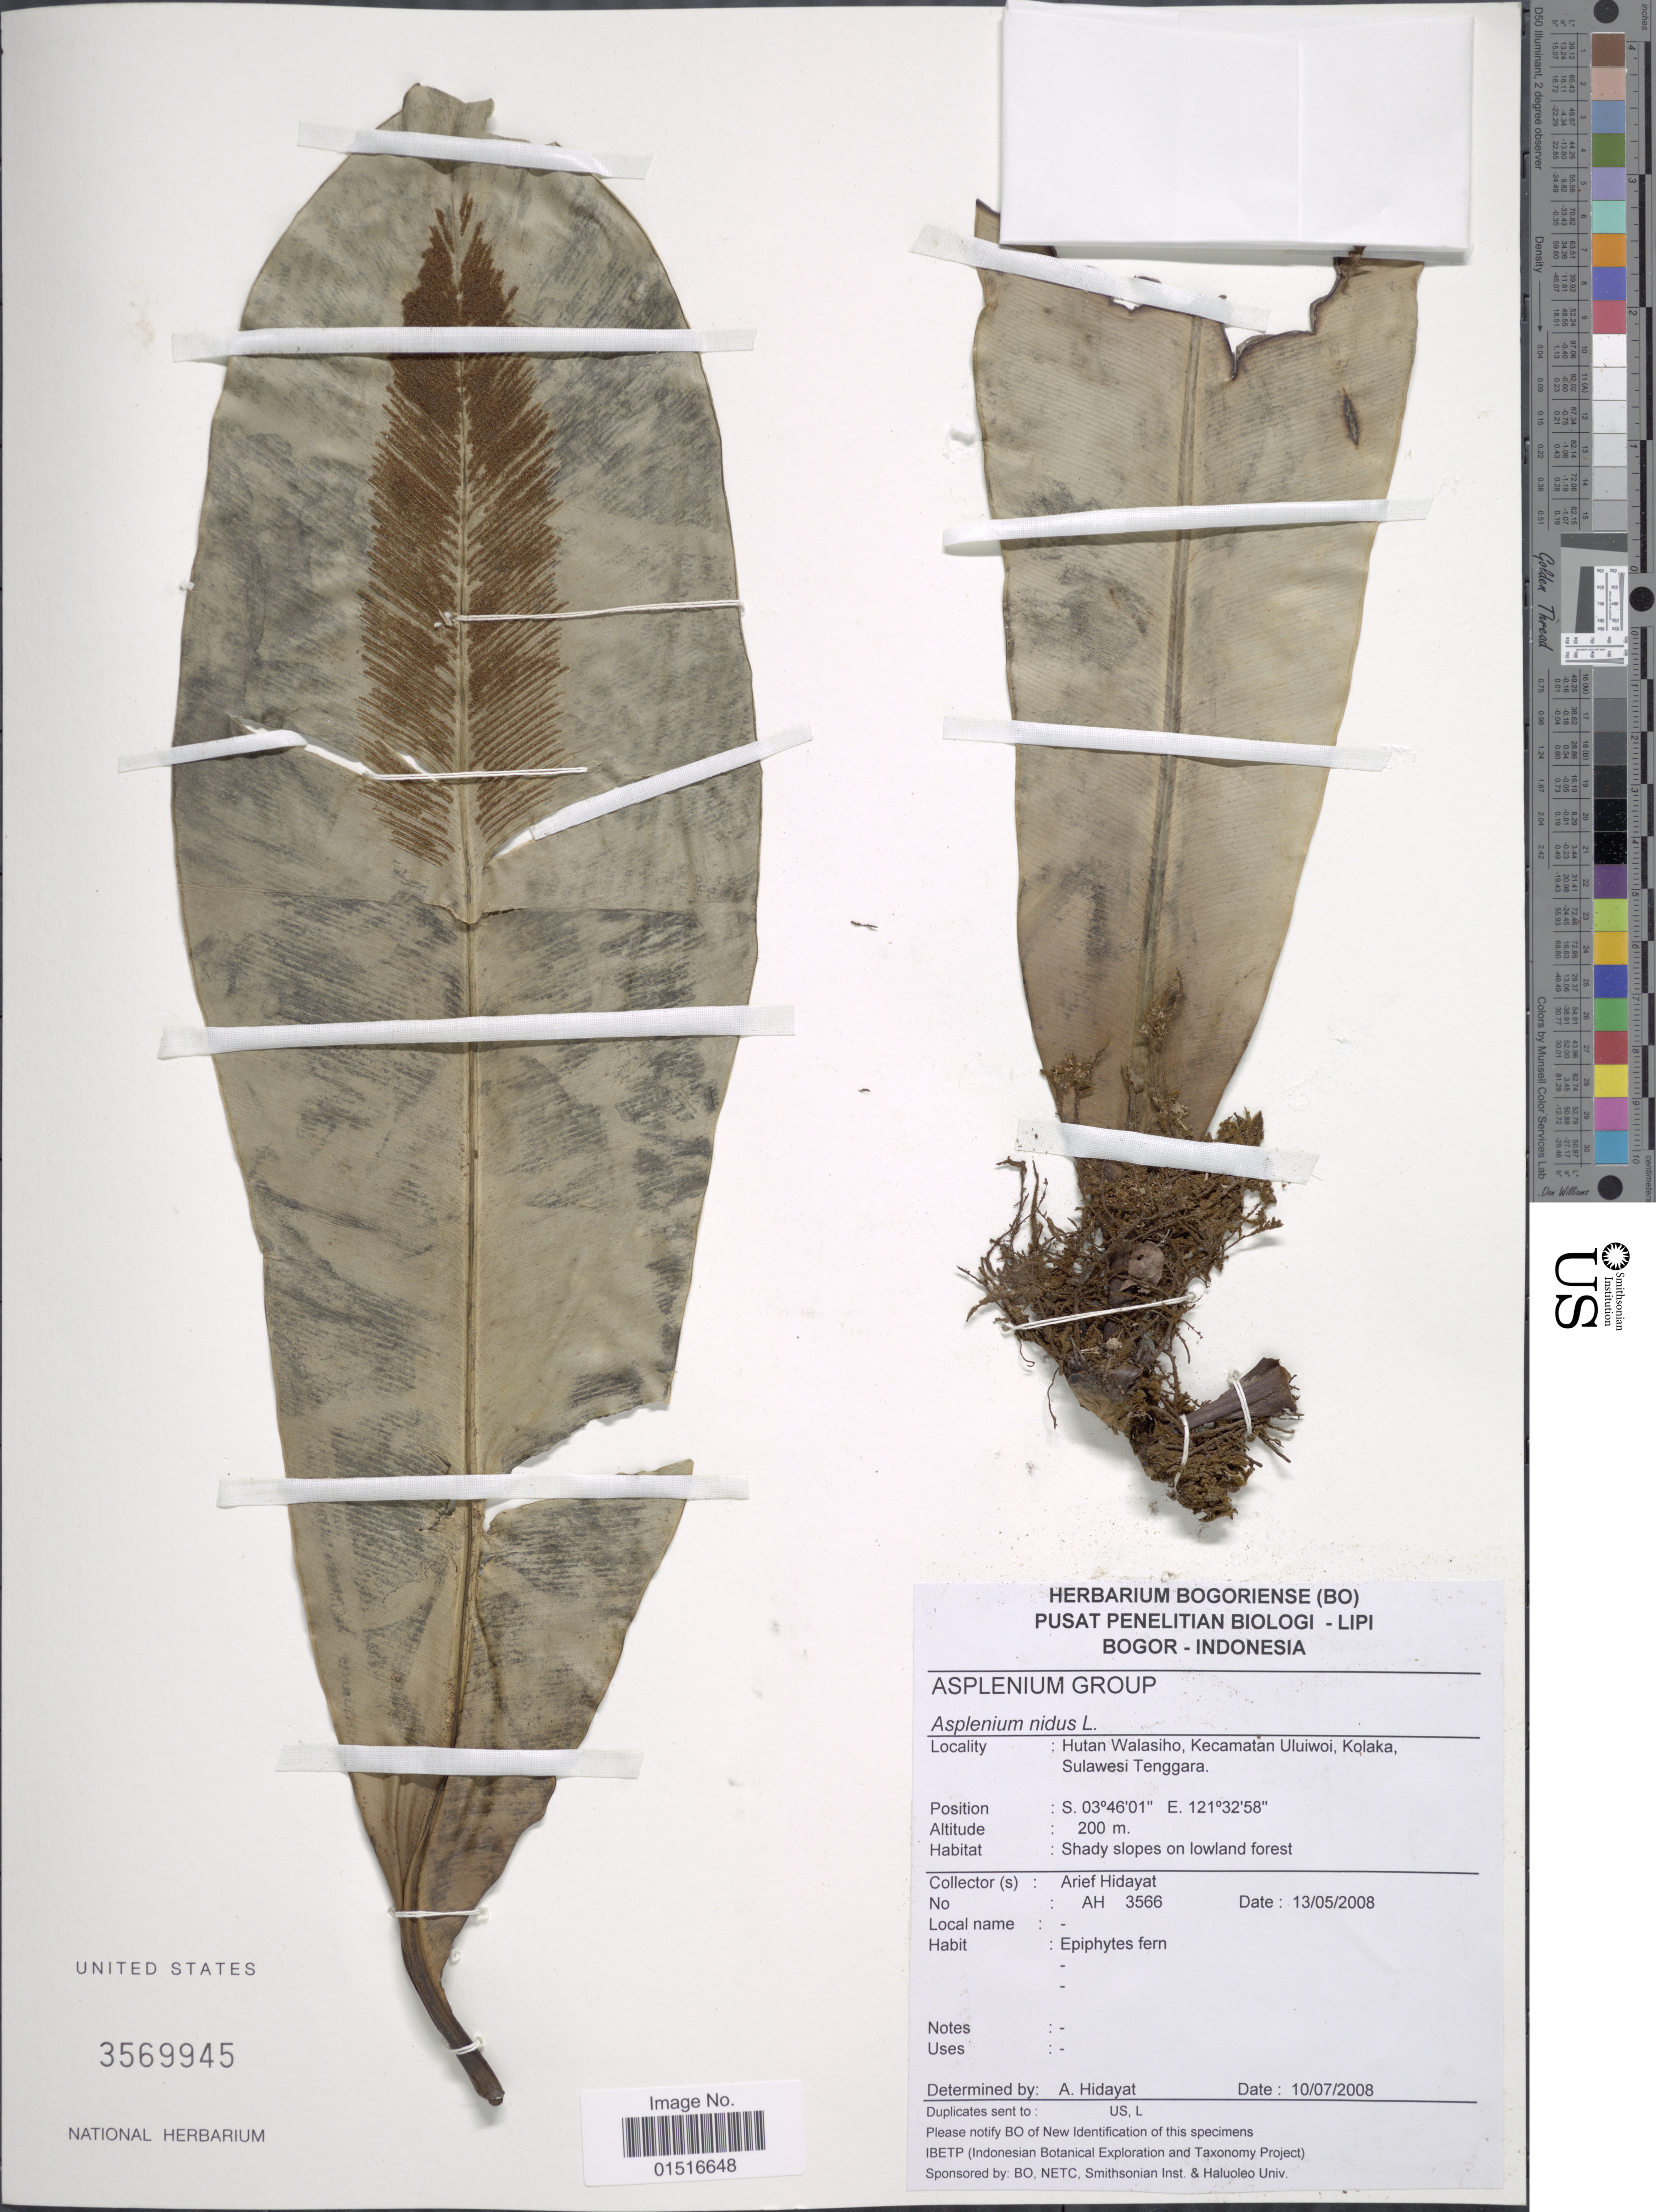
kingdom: Plantae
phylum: Tracheophyta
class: Polypodiopsida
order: Polypodiales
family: Aspleniaceae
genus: Asplenium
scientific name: Asplenium nidus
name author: L.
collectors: A. Hidayat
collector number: AH 3566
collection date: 2008-05-13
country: Indonesia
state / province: Sulawesi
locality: Hutan Walasiho, Kecamatan Uluiwoi, Kolaka, Sulawesi Tenggara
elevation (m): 200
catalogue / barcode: US 3569945